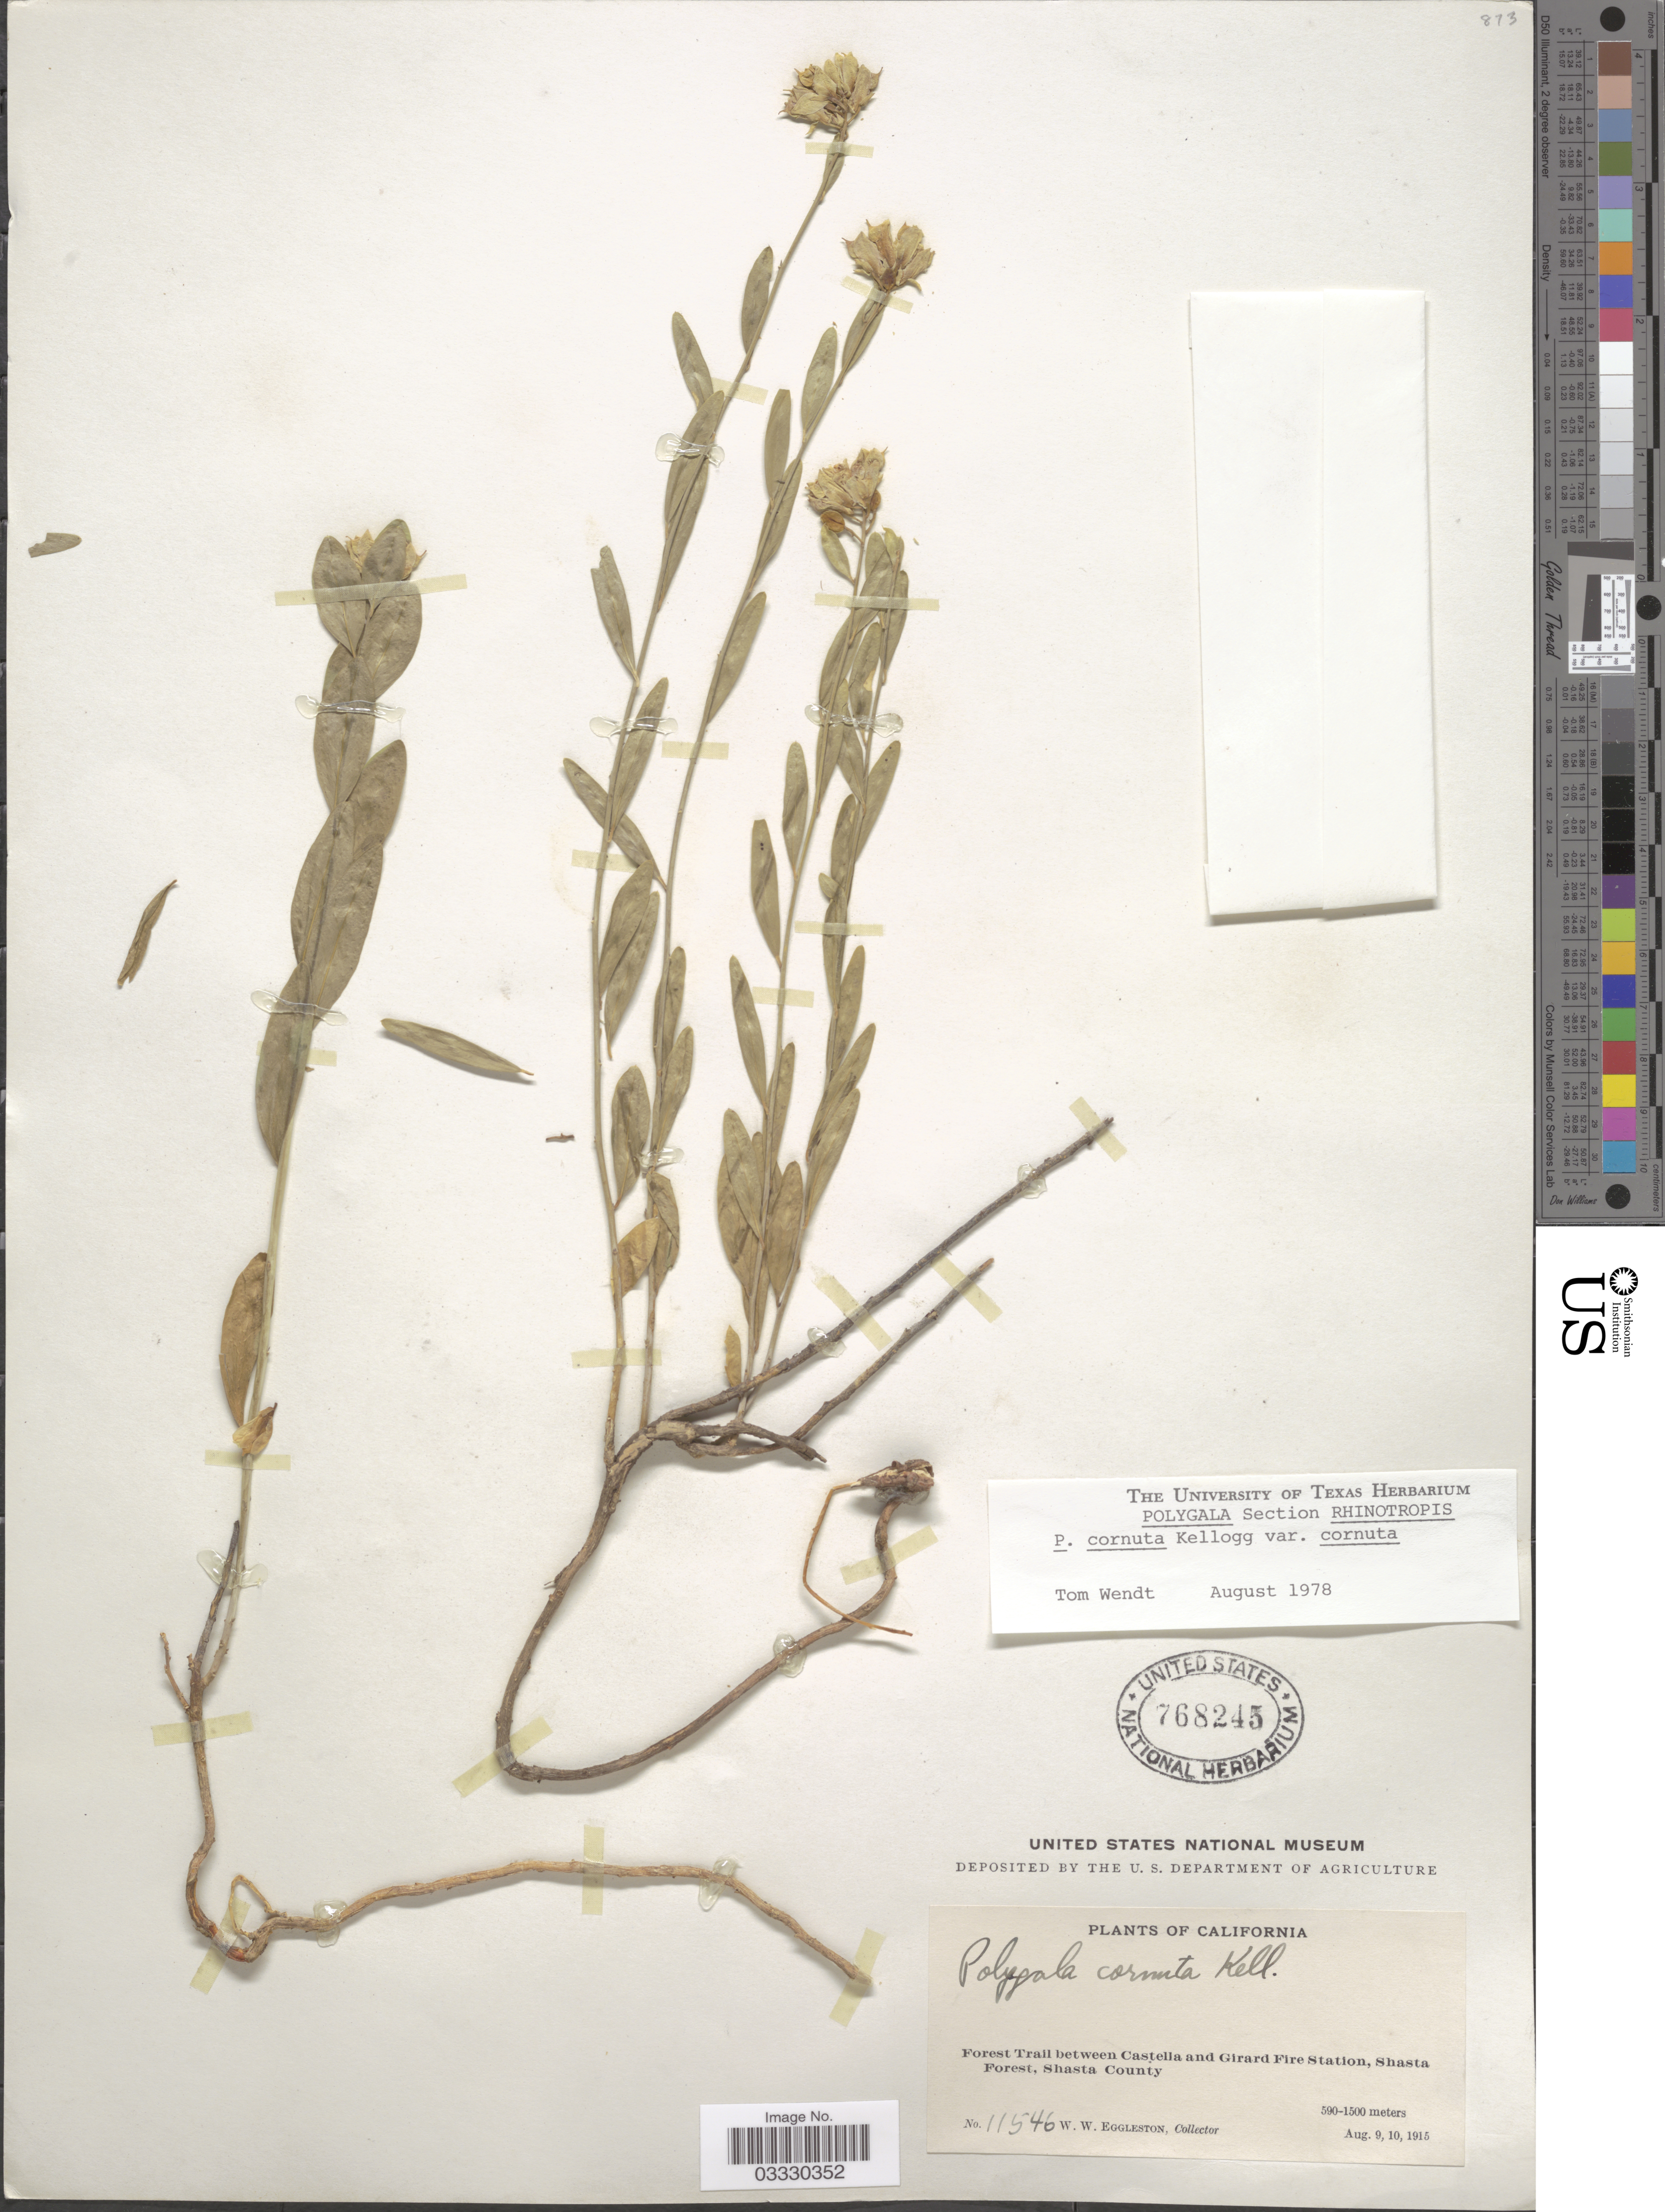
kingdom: Plantae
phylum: Tracheophyta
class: Magnoliopsida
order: Fabales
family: Polygalaceae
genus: Rhinotropis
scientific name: Rhinotropis cornuta var. cornuta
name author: (Kellogg) J.R. Abbott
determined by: Strong, Mark T., (BOT), Smithsonian Institution - National Museum of Natural History (UNITED STATES)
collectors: W. W. Eggleston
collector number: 11546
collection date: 1915-08-09/1915-08-10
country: United States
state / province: California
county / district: Shasta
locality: Forest Trail between Castella and Girard Fire Station, Shasta Forest, Shasta County.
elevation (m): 590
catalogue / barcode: US 768245